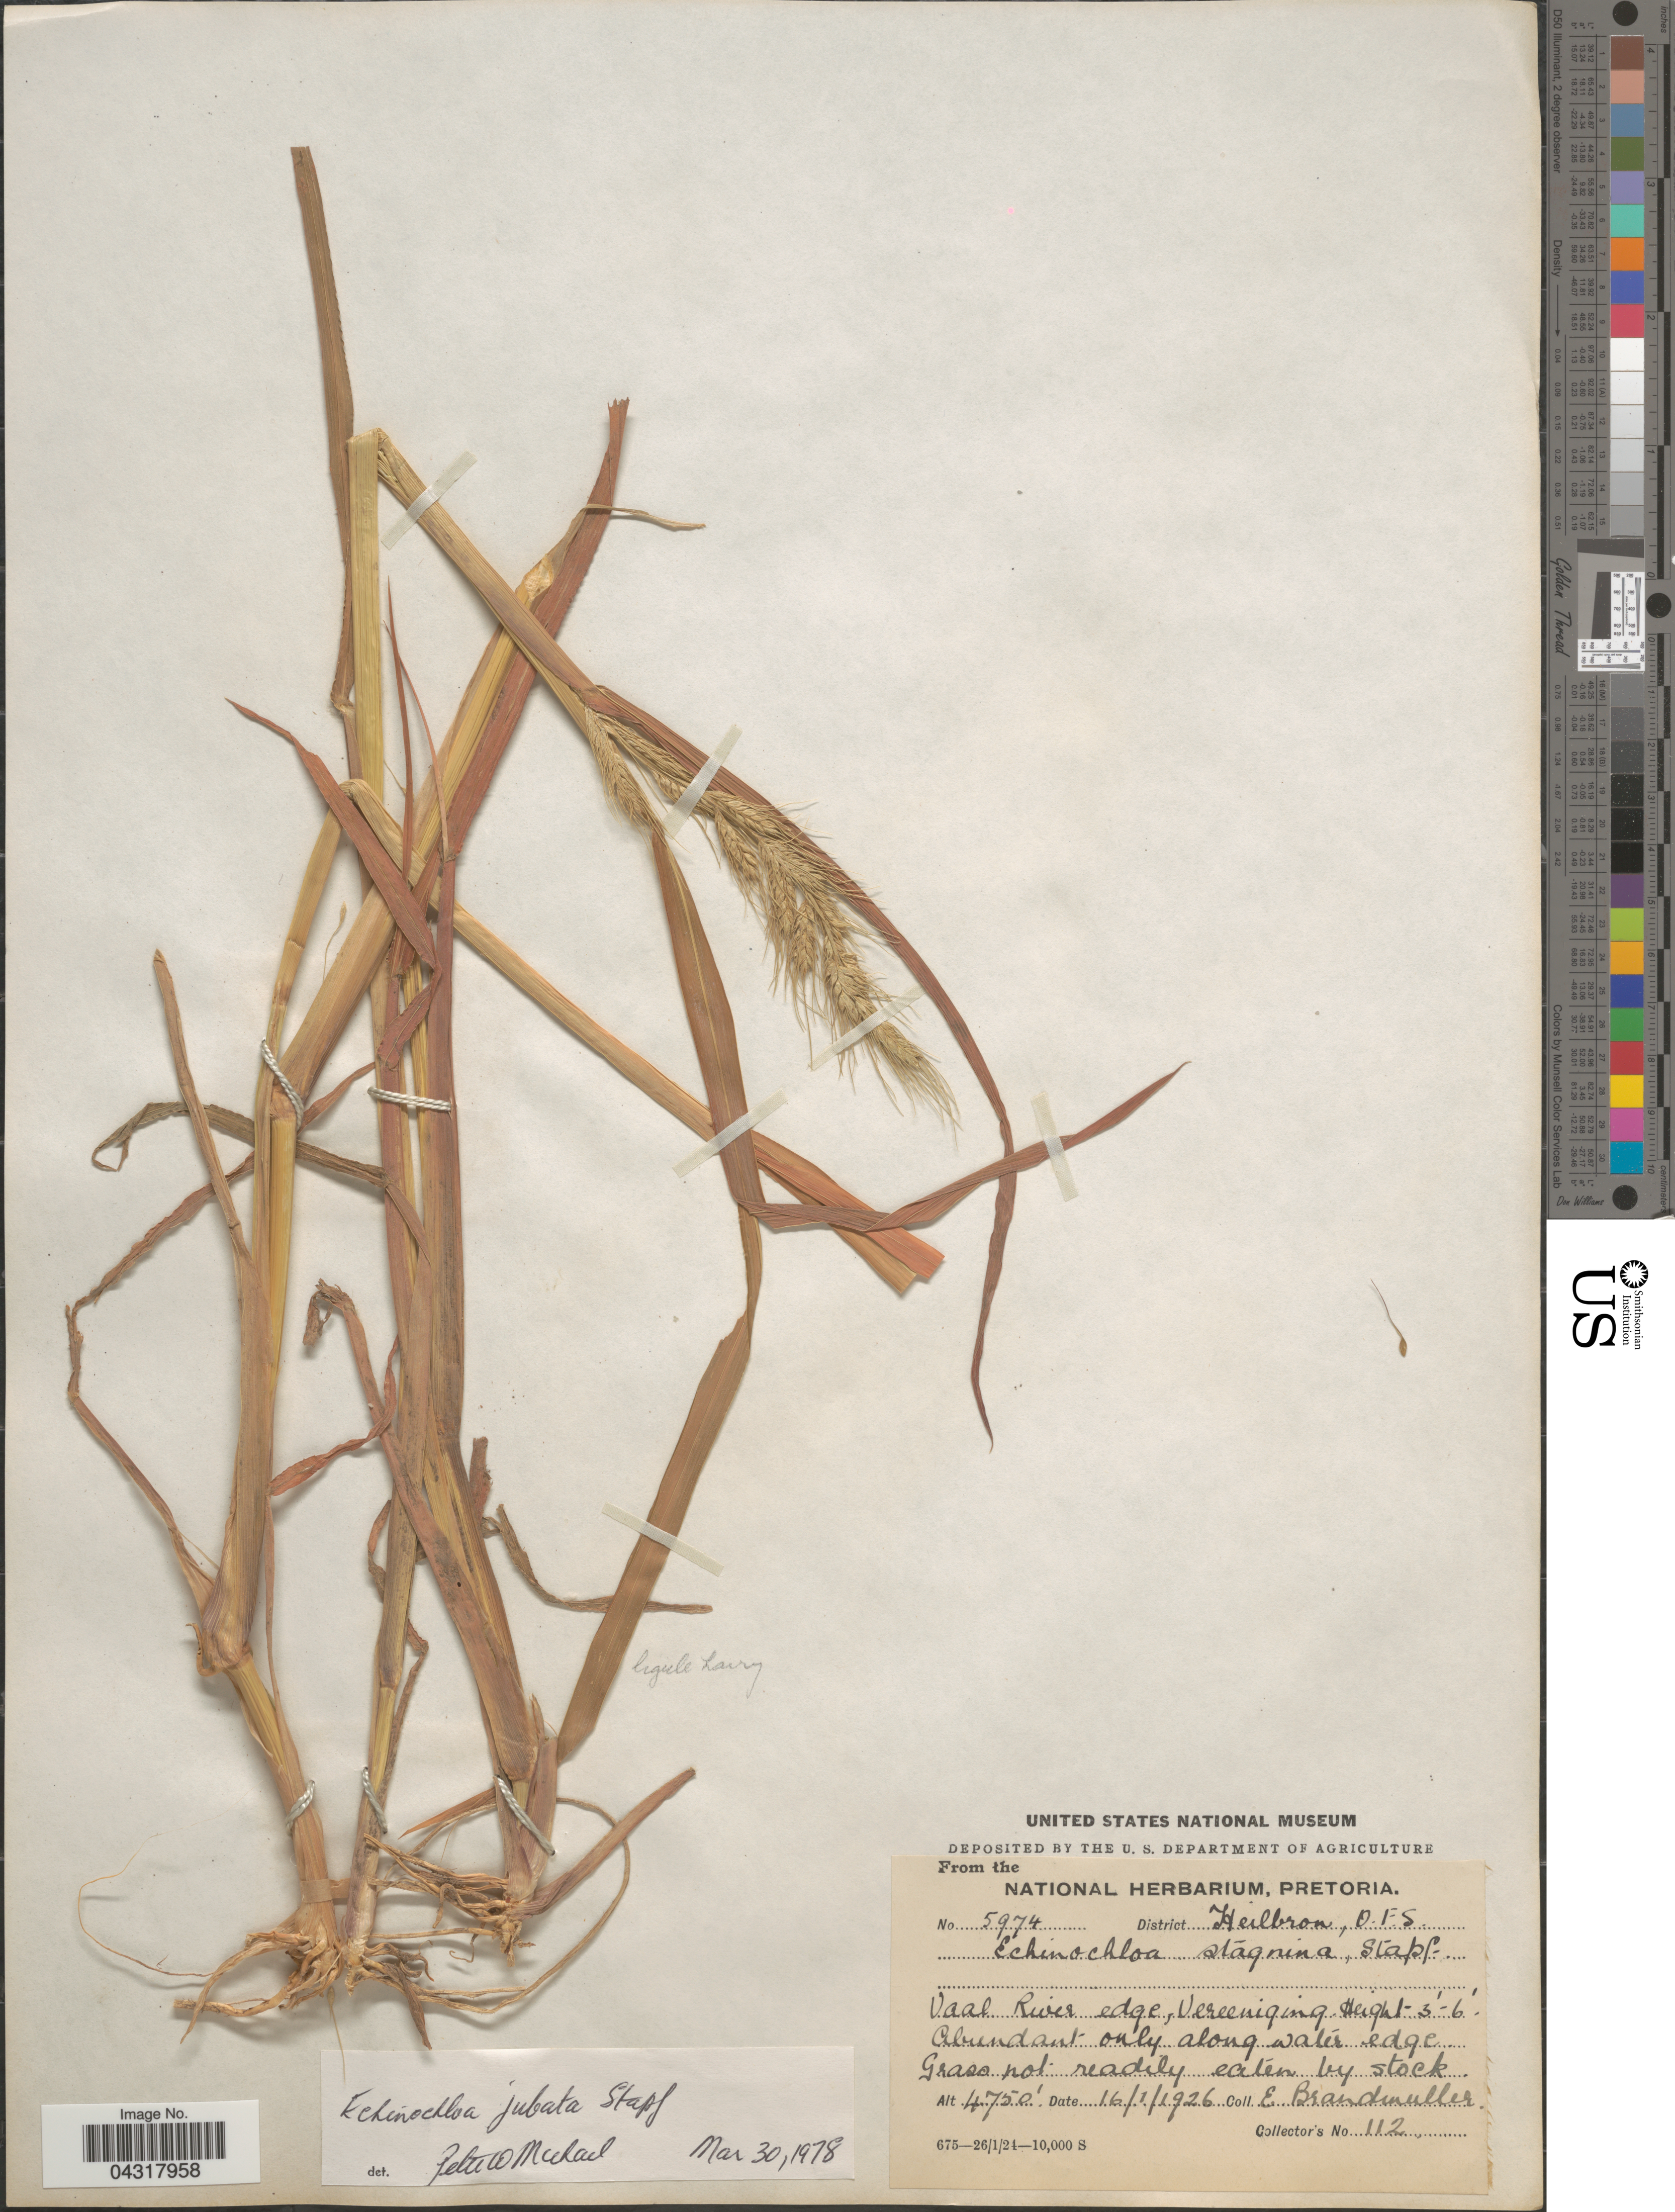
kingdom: Plantae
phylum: Tracheophyta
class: Liliopsida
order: Poales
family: Poaceae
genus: Echinochloa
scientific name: Echinochloa jubata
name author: Stapf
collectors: E. Brandmuller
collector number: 112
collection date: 1926-01-16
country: South Africa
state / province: Free State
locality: District Heilbron, O. F. S. Vaal Rivier edge, Vereeniging. Abundant only along water edge.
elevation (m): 1448